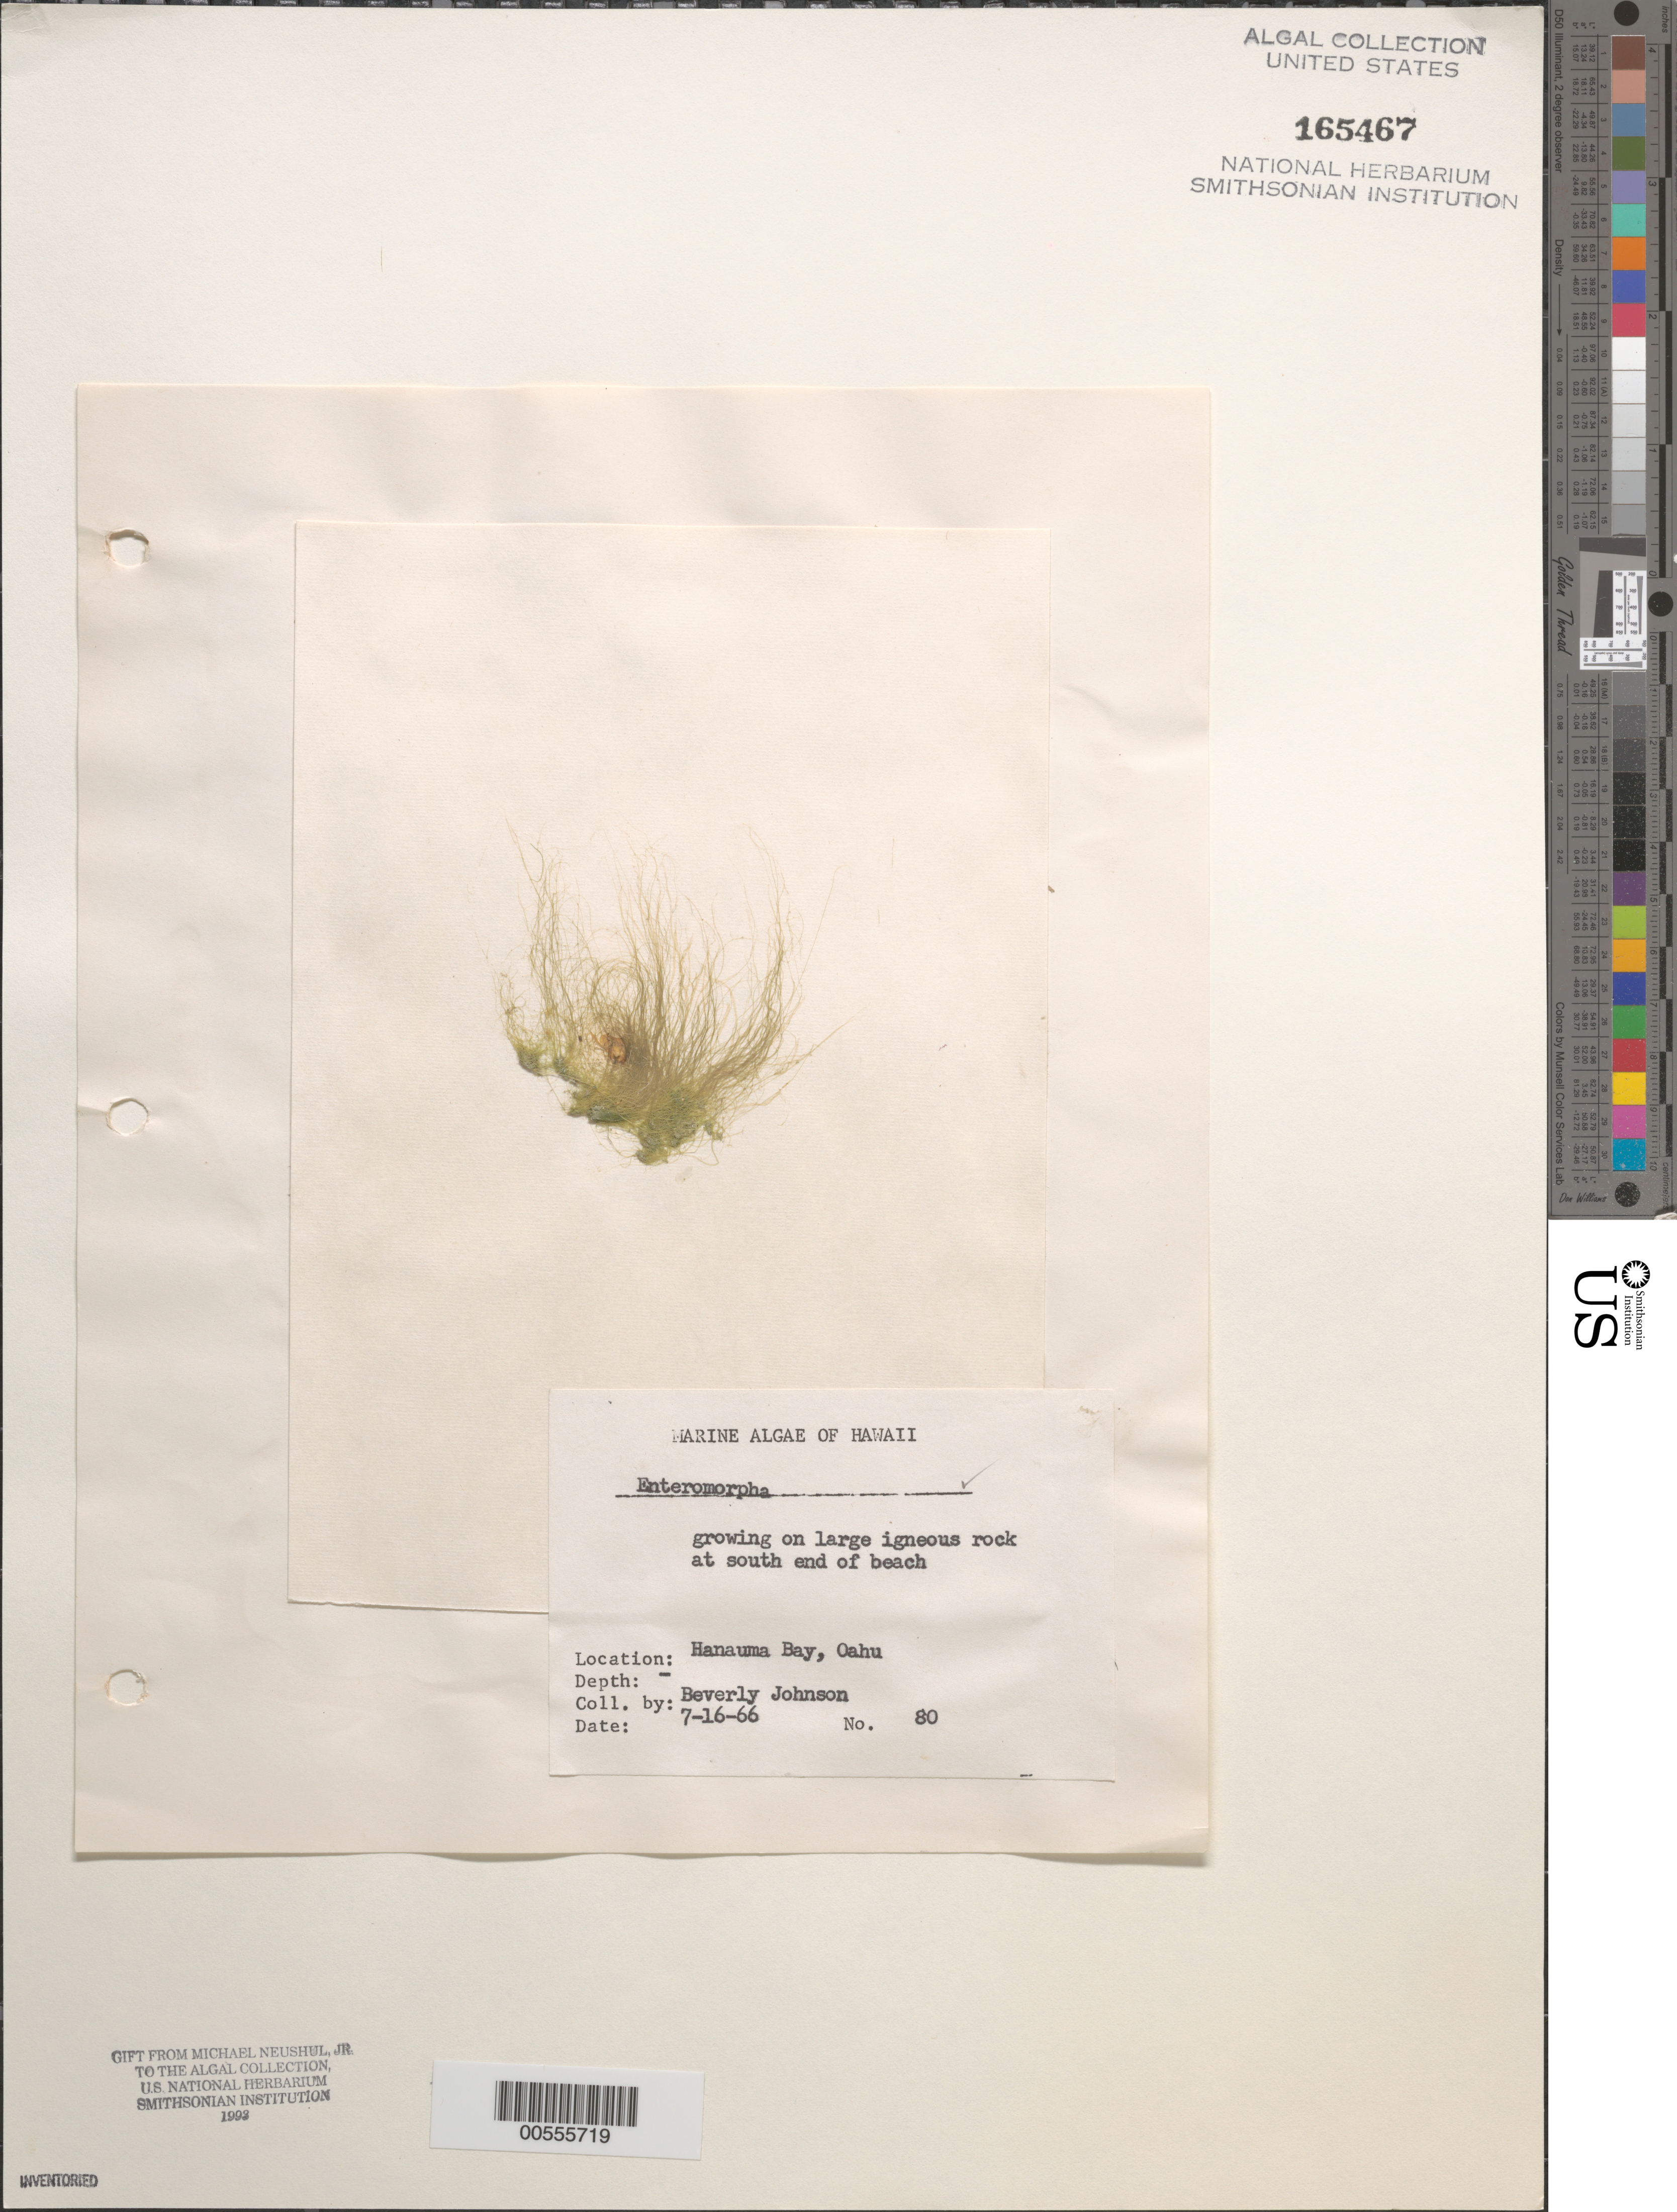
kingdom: Plantae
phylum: Chlorophyta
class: Ulvophyceae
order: Ulvales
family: Ulvaceae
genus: Ulva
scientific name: Ulva sp.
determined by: Algae name updating Project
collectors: B. Johnson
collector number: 80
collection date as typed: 16 Jul 1966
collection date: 1966-07-16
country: United States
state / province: Hawaii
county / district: Honolulu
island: Oahu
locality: Hanauma Bay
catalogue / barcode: US 165467